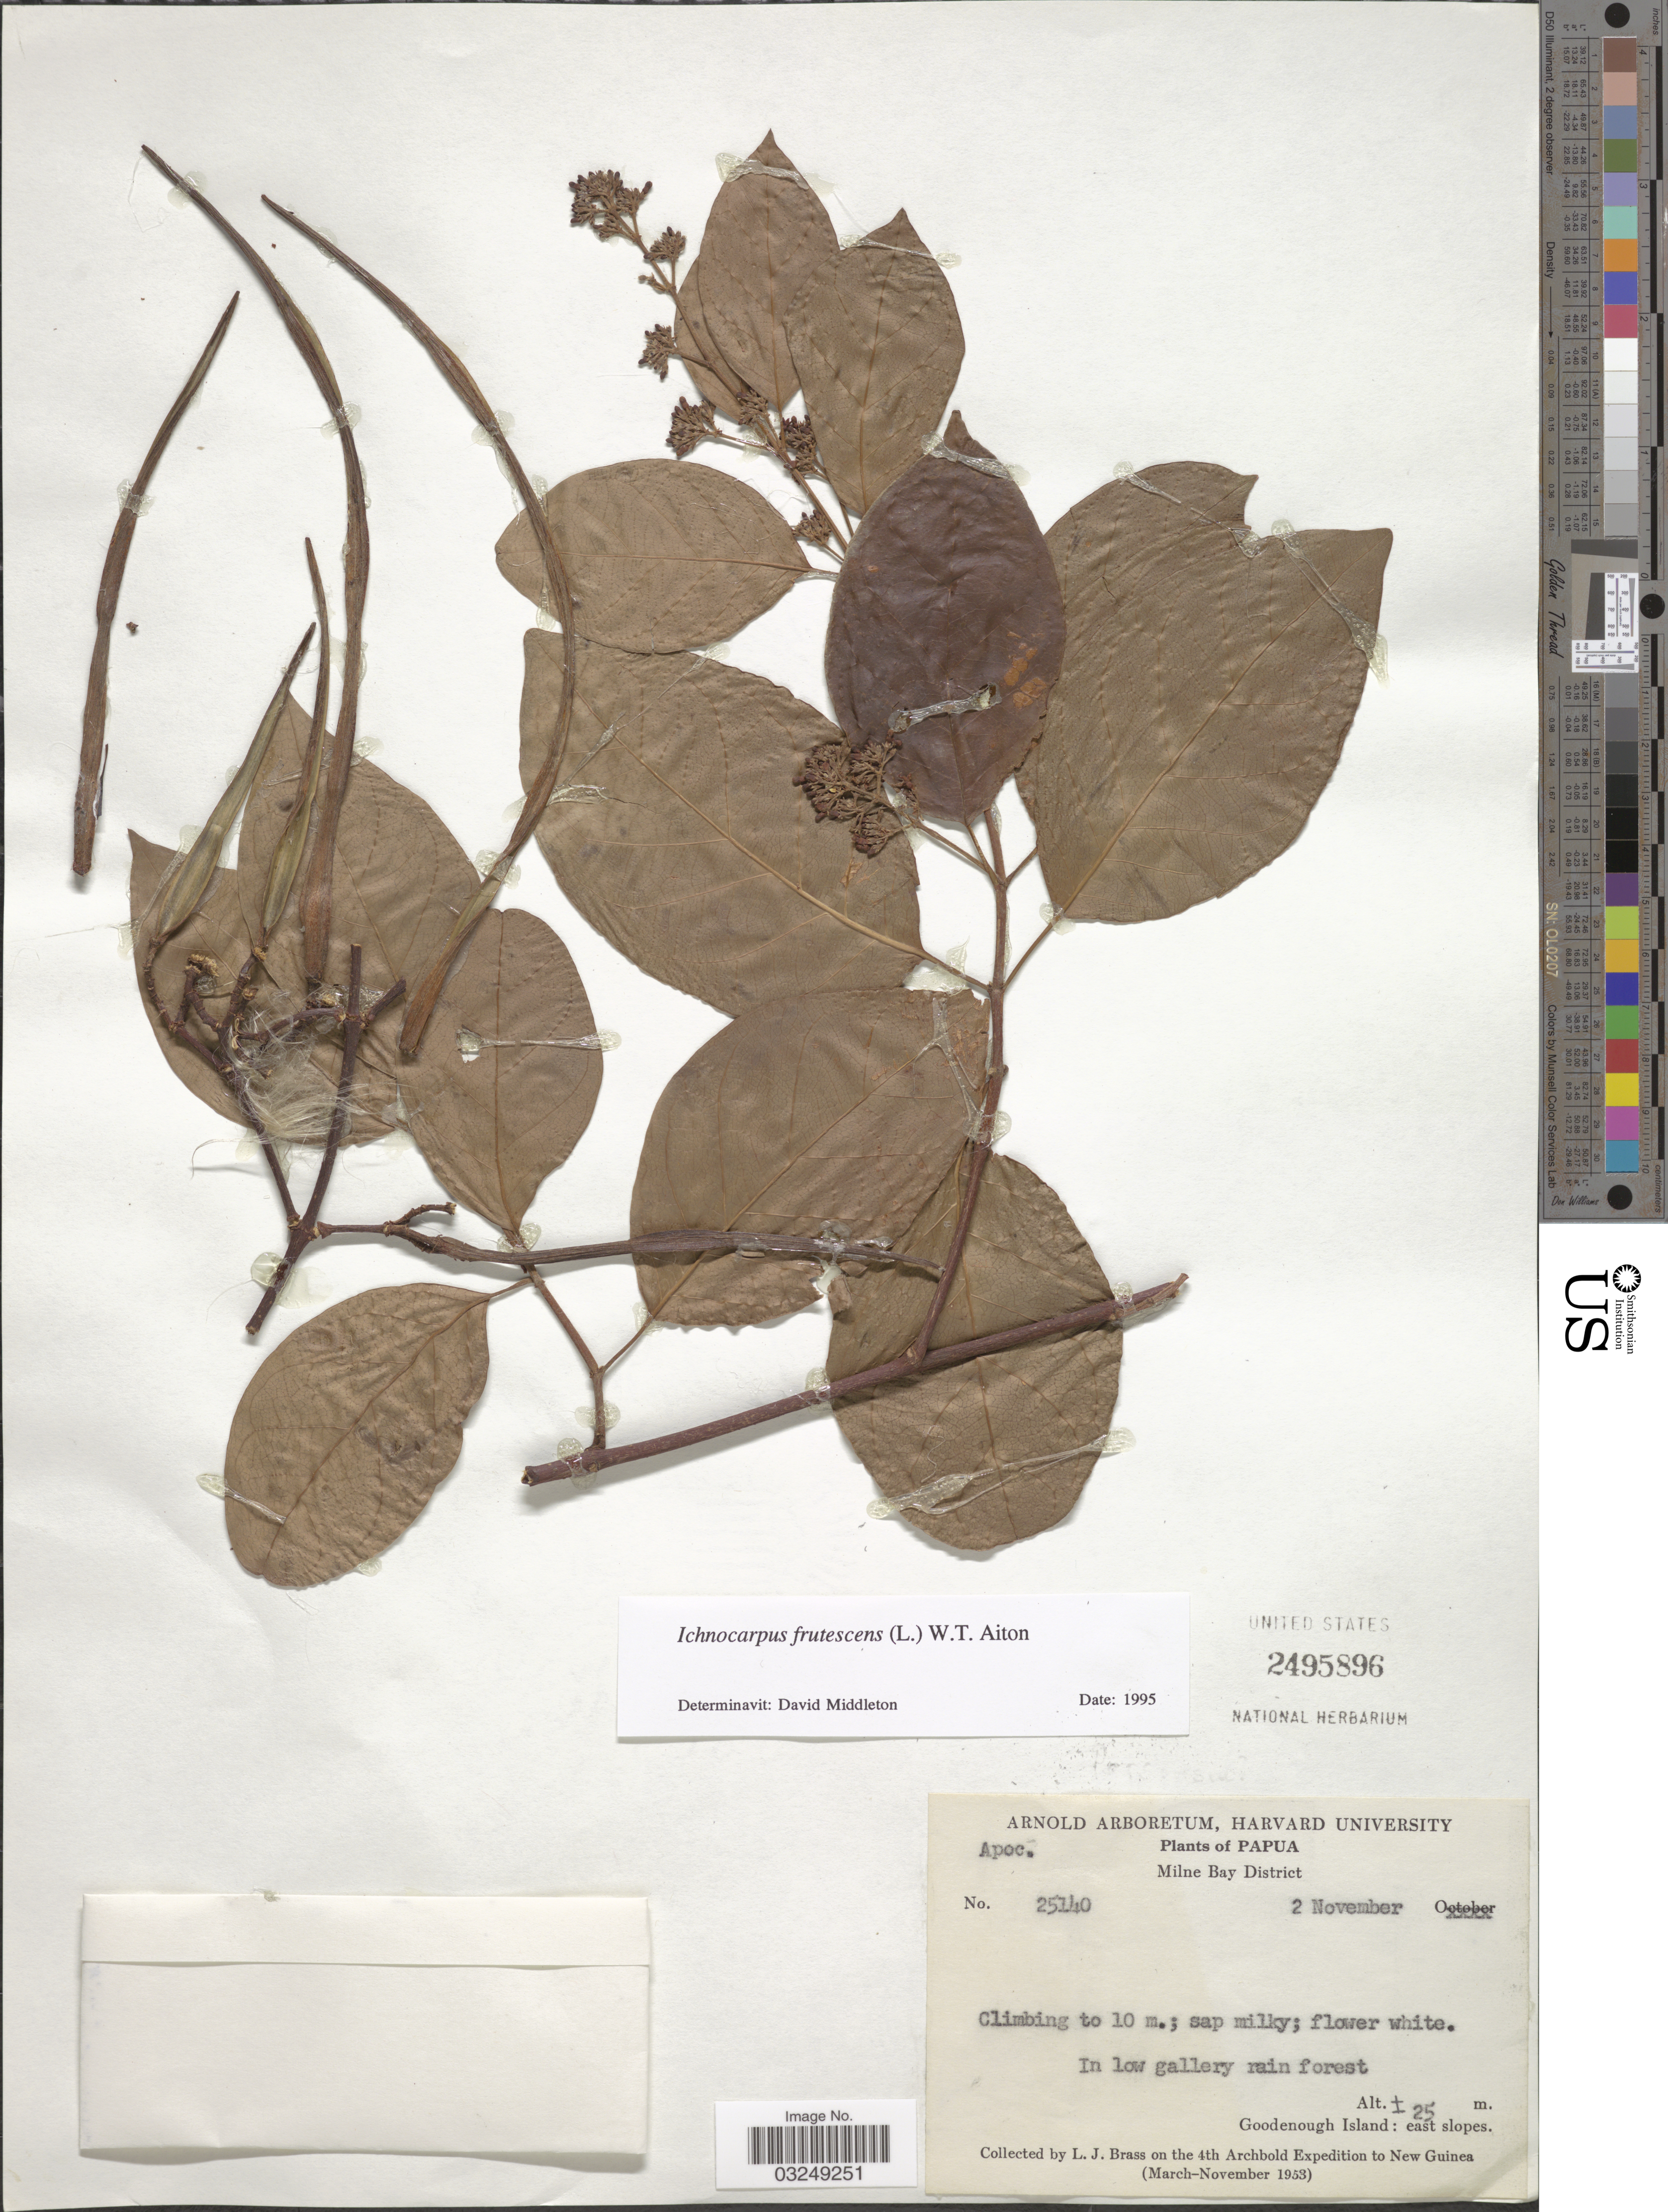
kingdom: Plantae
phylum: Tracheophyta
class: Magnoliopsida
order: Gentianales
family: Apocynaceae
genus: Ichnocarpus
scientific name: Ichnocarpus frutescens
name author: (L.) W.T. Aiton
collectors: L. J. Brass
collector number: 25140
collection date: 1953-11-02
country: Papua New Guinea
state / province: Milne Bay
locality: Milne Bay District. Goodenough Island: east slopes.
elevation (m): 25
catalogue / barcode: US 2495896